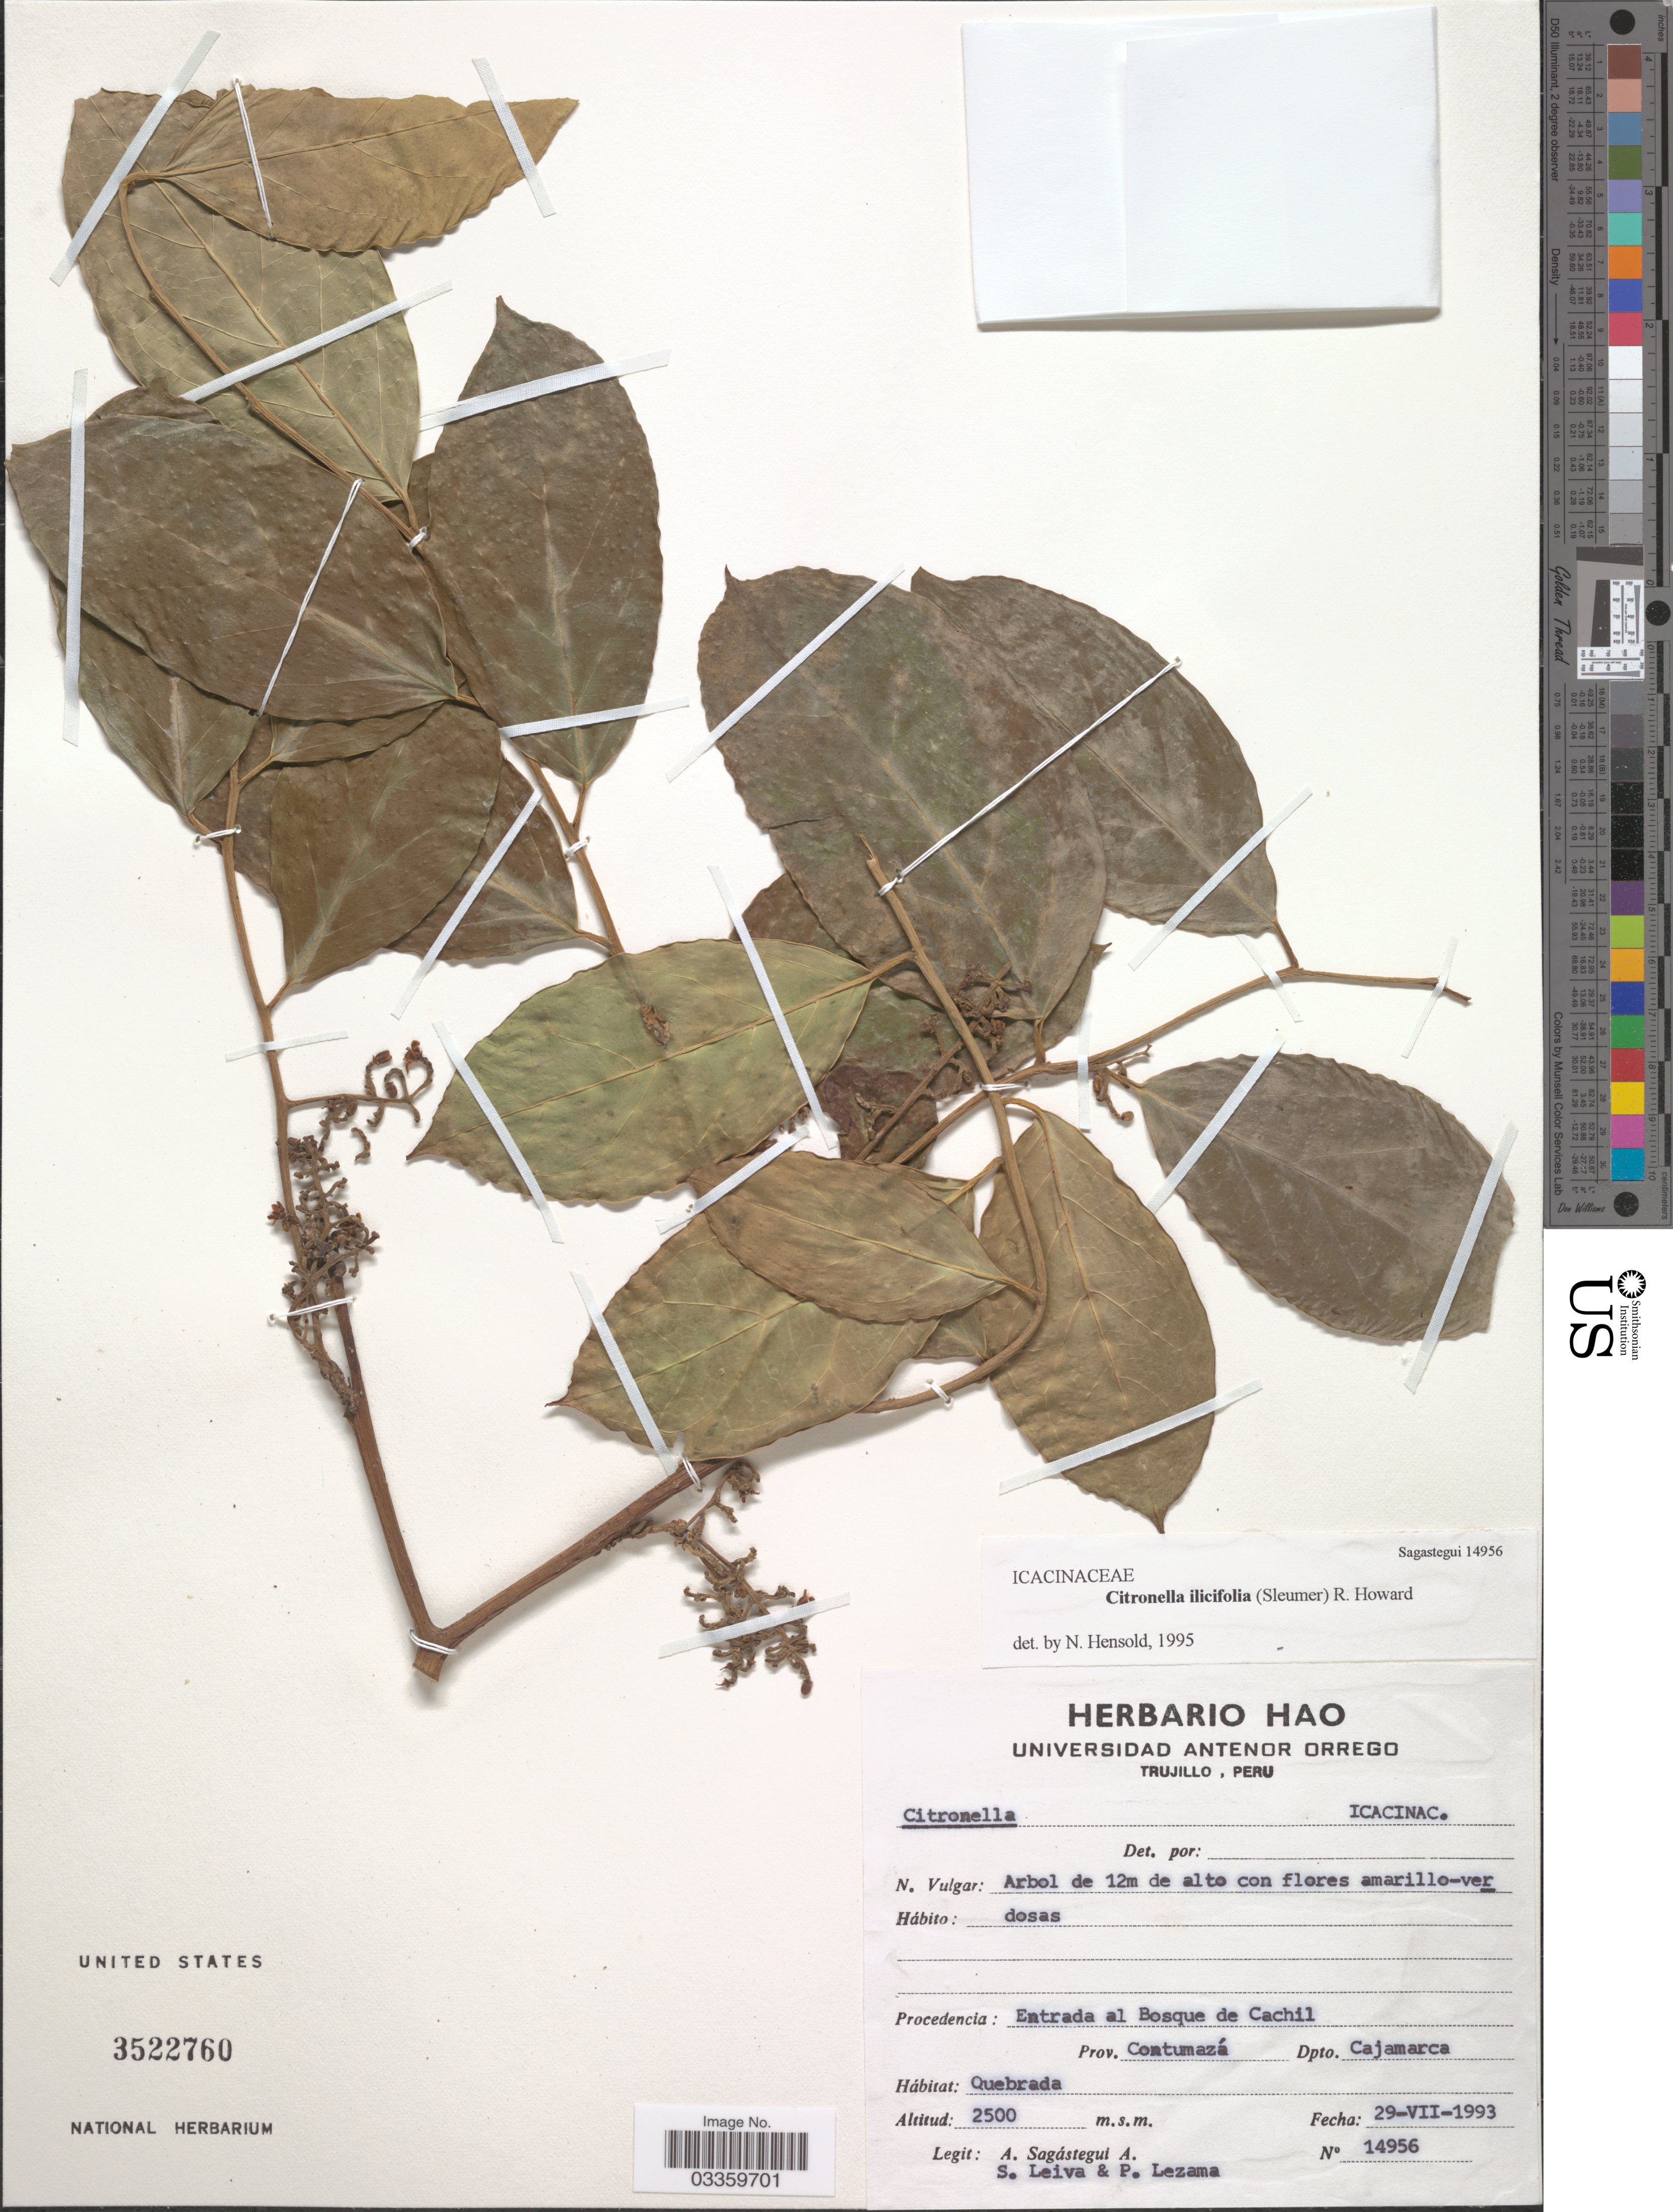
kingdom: Plantae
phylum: Tracheophyta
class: Magnoliopsida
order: Cardiopteridales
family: Cardiopteridaceae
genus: Citronella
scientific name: Citronella ilicifolia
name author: (Sleumer) R.A. Howard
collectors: A. Sagástegui A., S. Leiva & P. Lezama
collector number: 14956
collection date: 1993-07-29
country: Peru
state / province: Cajamarca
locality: Procedencia: Entrada al Bosque de Cachil, Prov. Contumazá, Dpto. Cajamarca.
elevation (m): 2500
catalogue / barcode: US 3522760